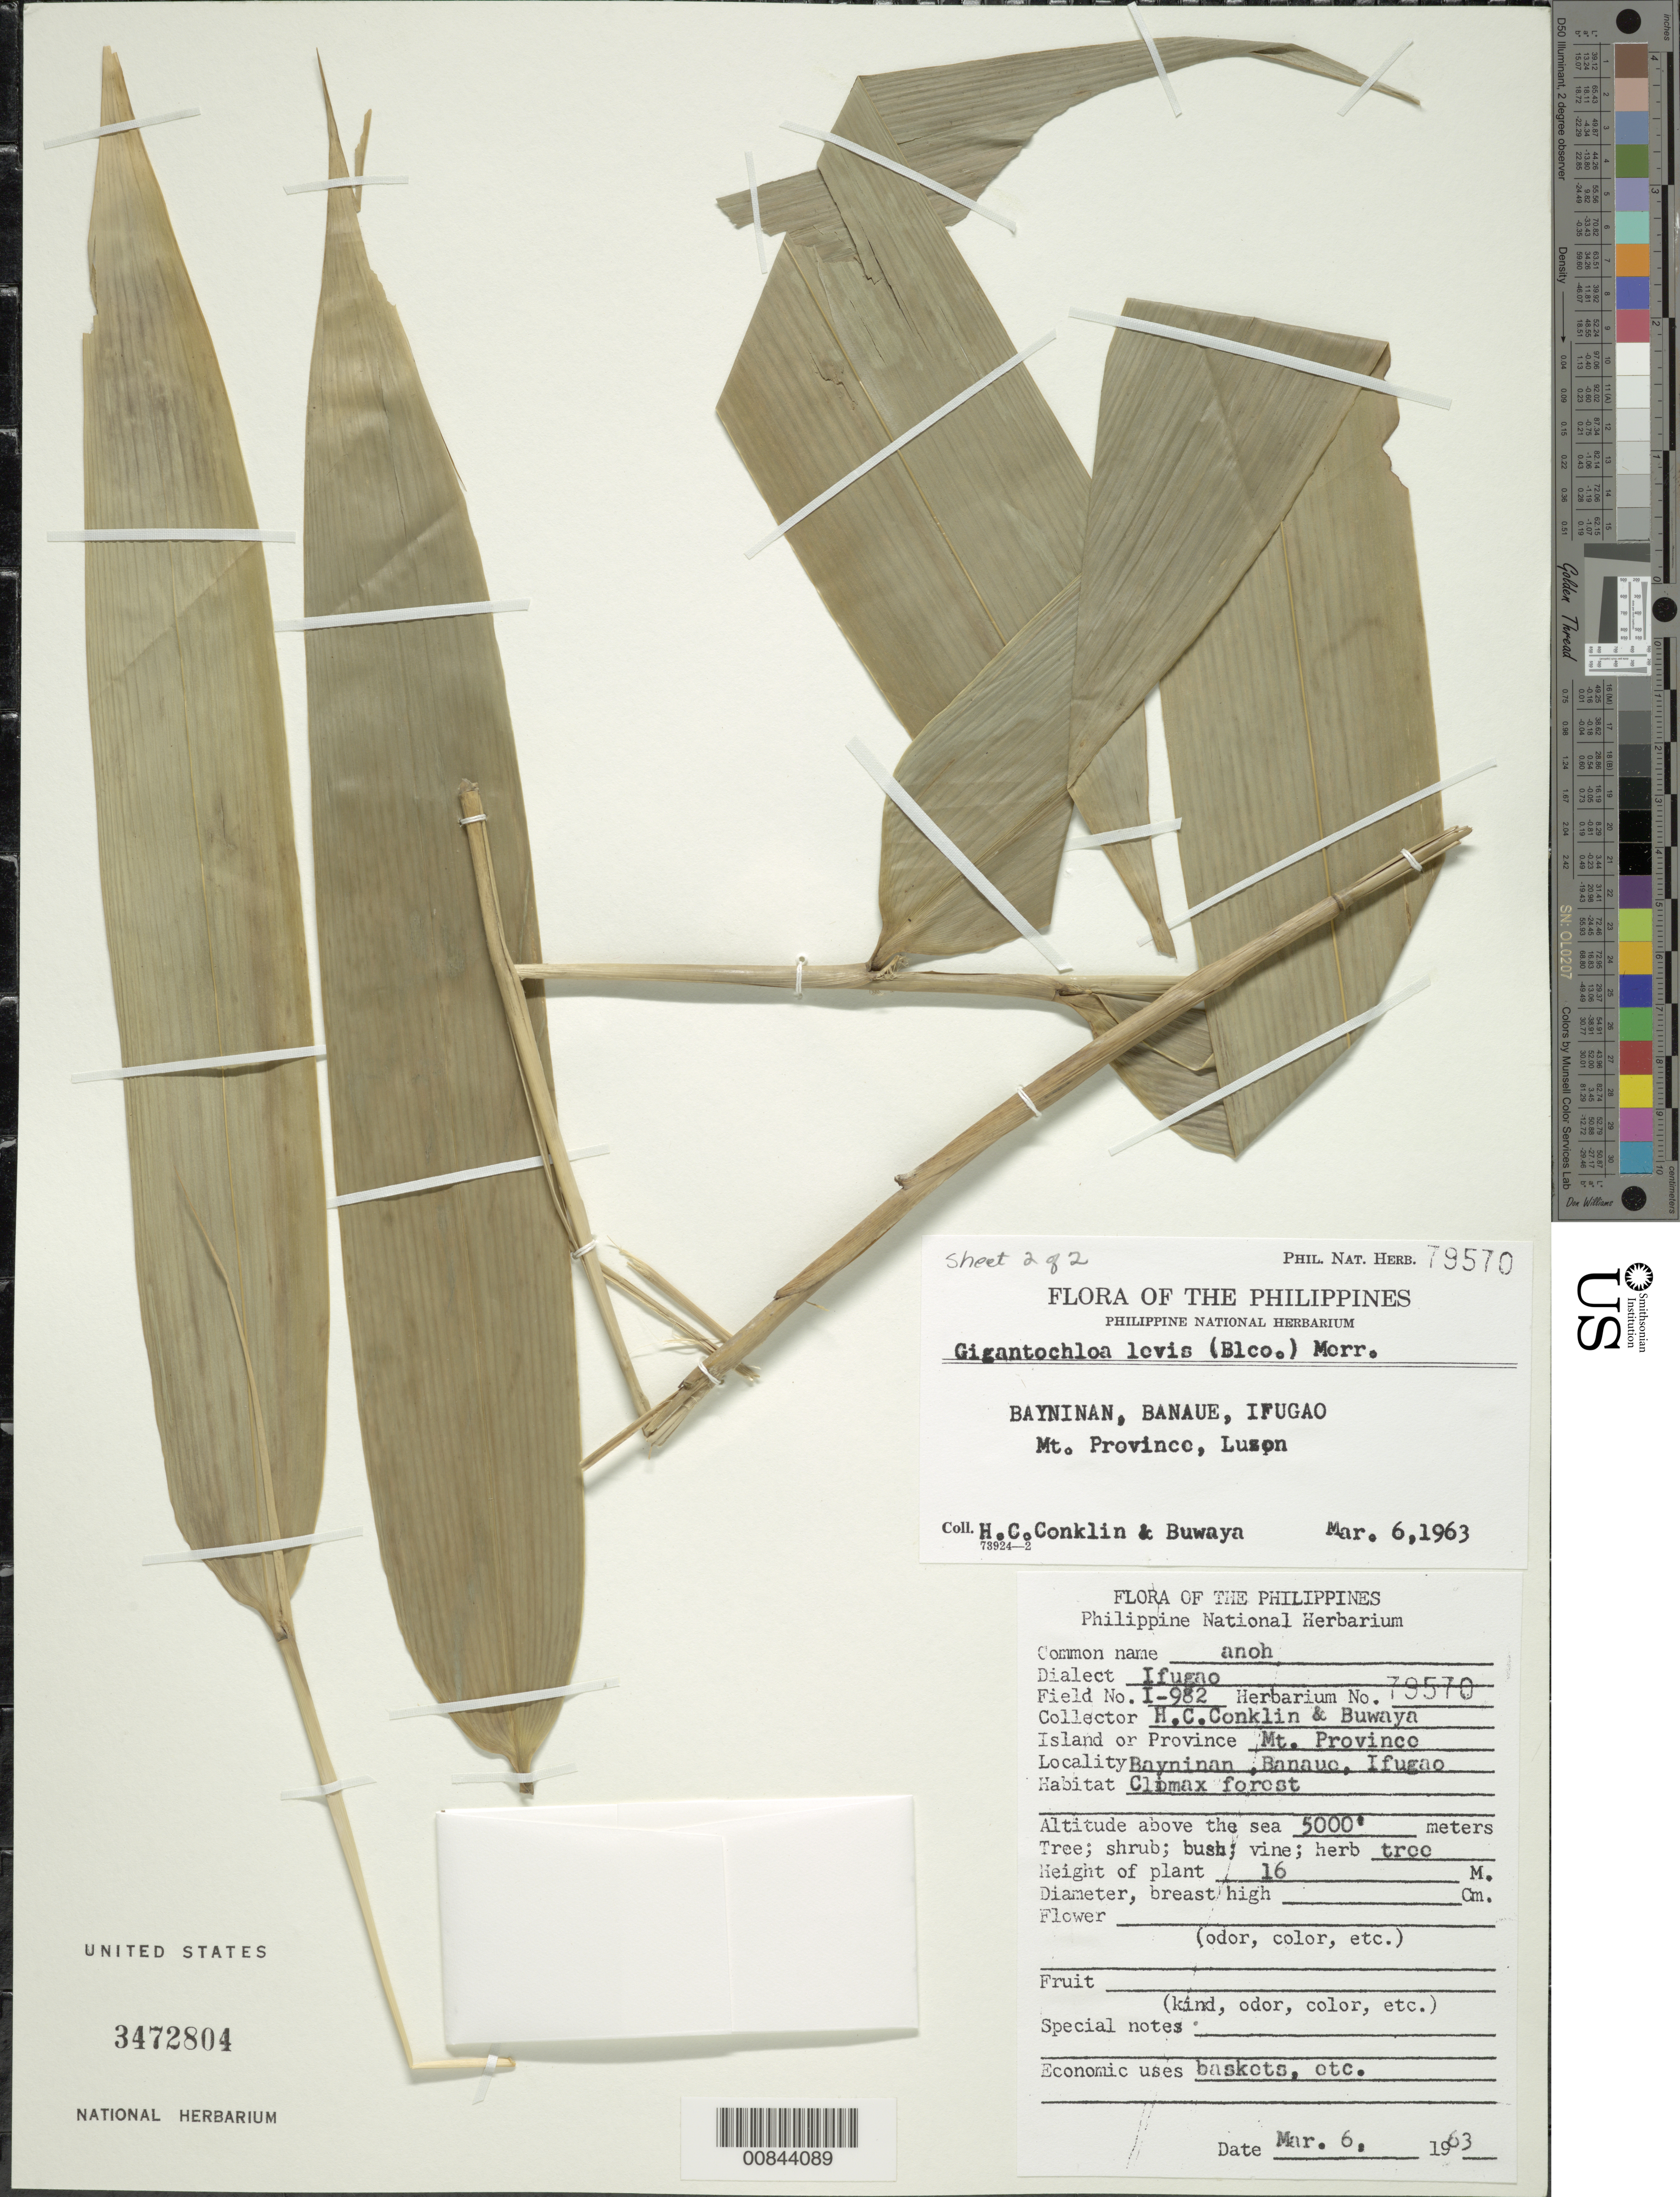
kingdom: Plantae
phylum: Tracheophyta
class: Liliopsida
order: Poales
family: Poaceae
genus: Gigantochloa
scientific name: Gigantochloa levis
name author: (Blanco) Merr.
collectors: H. Conklin & -. Buwaya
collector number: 79570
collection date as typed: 06 Mar 1963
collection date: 1963-03-06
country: Philippines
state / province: Cordillera (Administrative Region)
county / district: Mountain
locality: Bayninan, Banauc, Ifugno, Luzon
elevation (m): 1524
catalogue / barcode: US 3472804